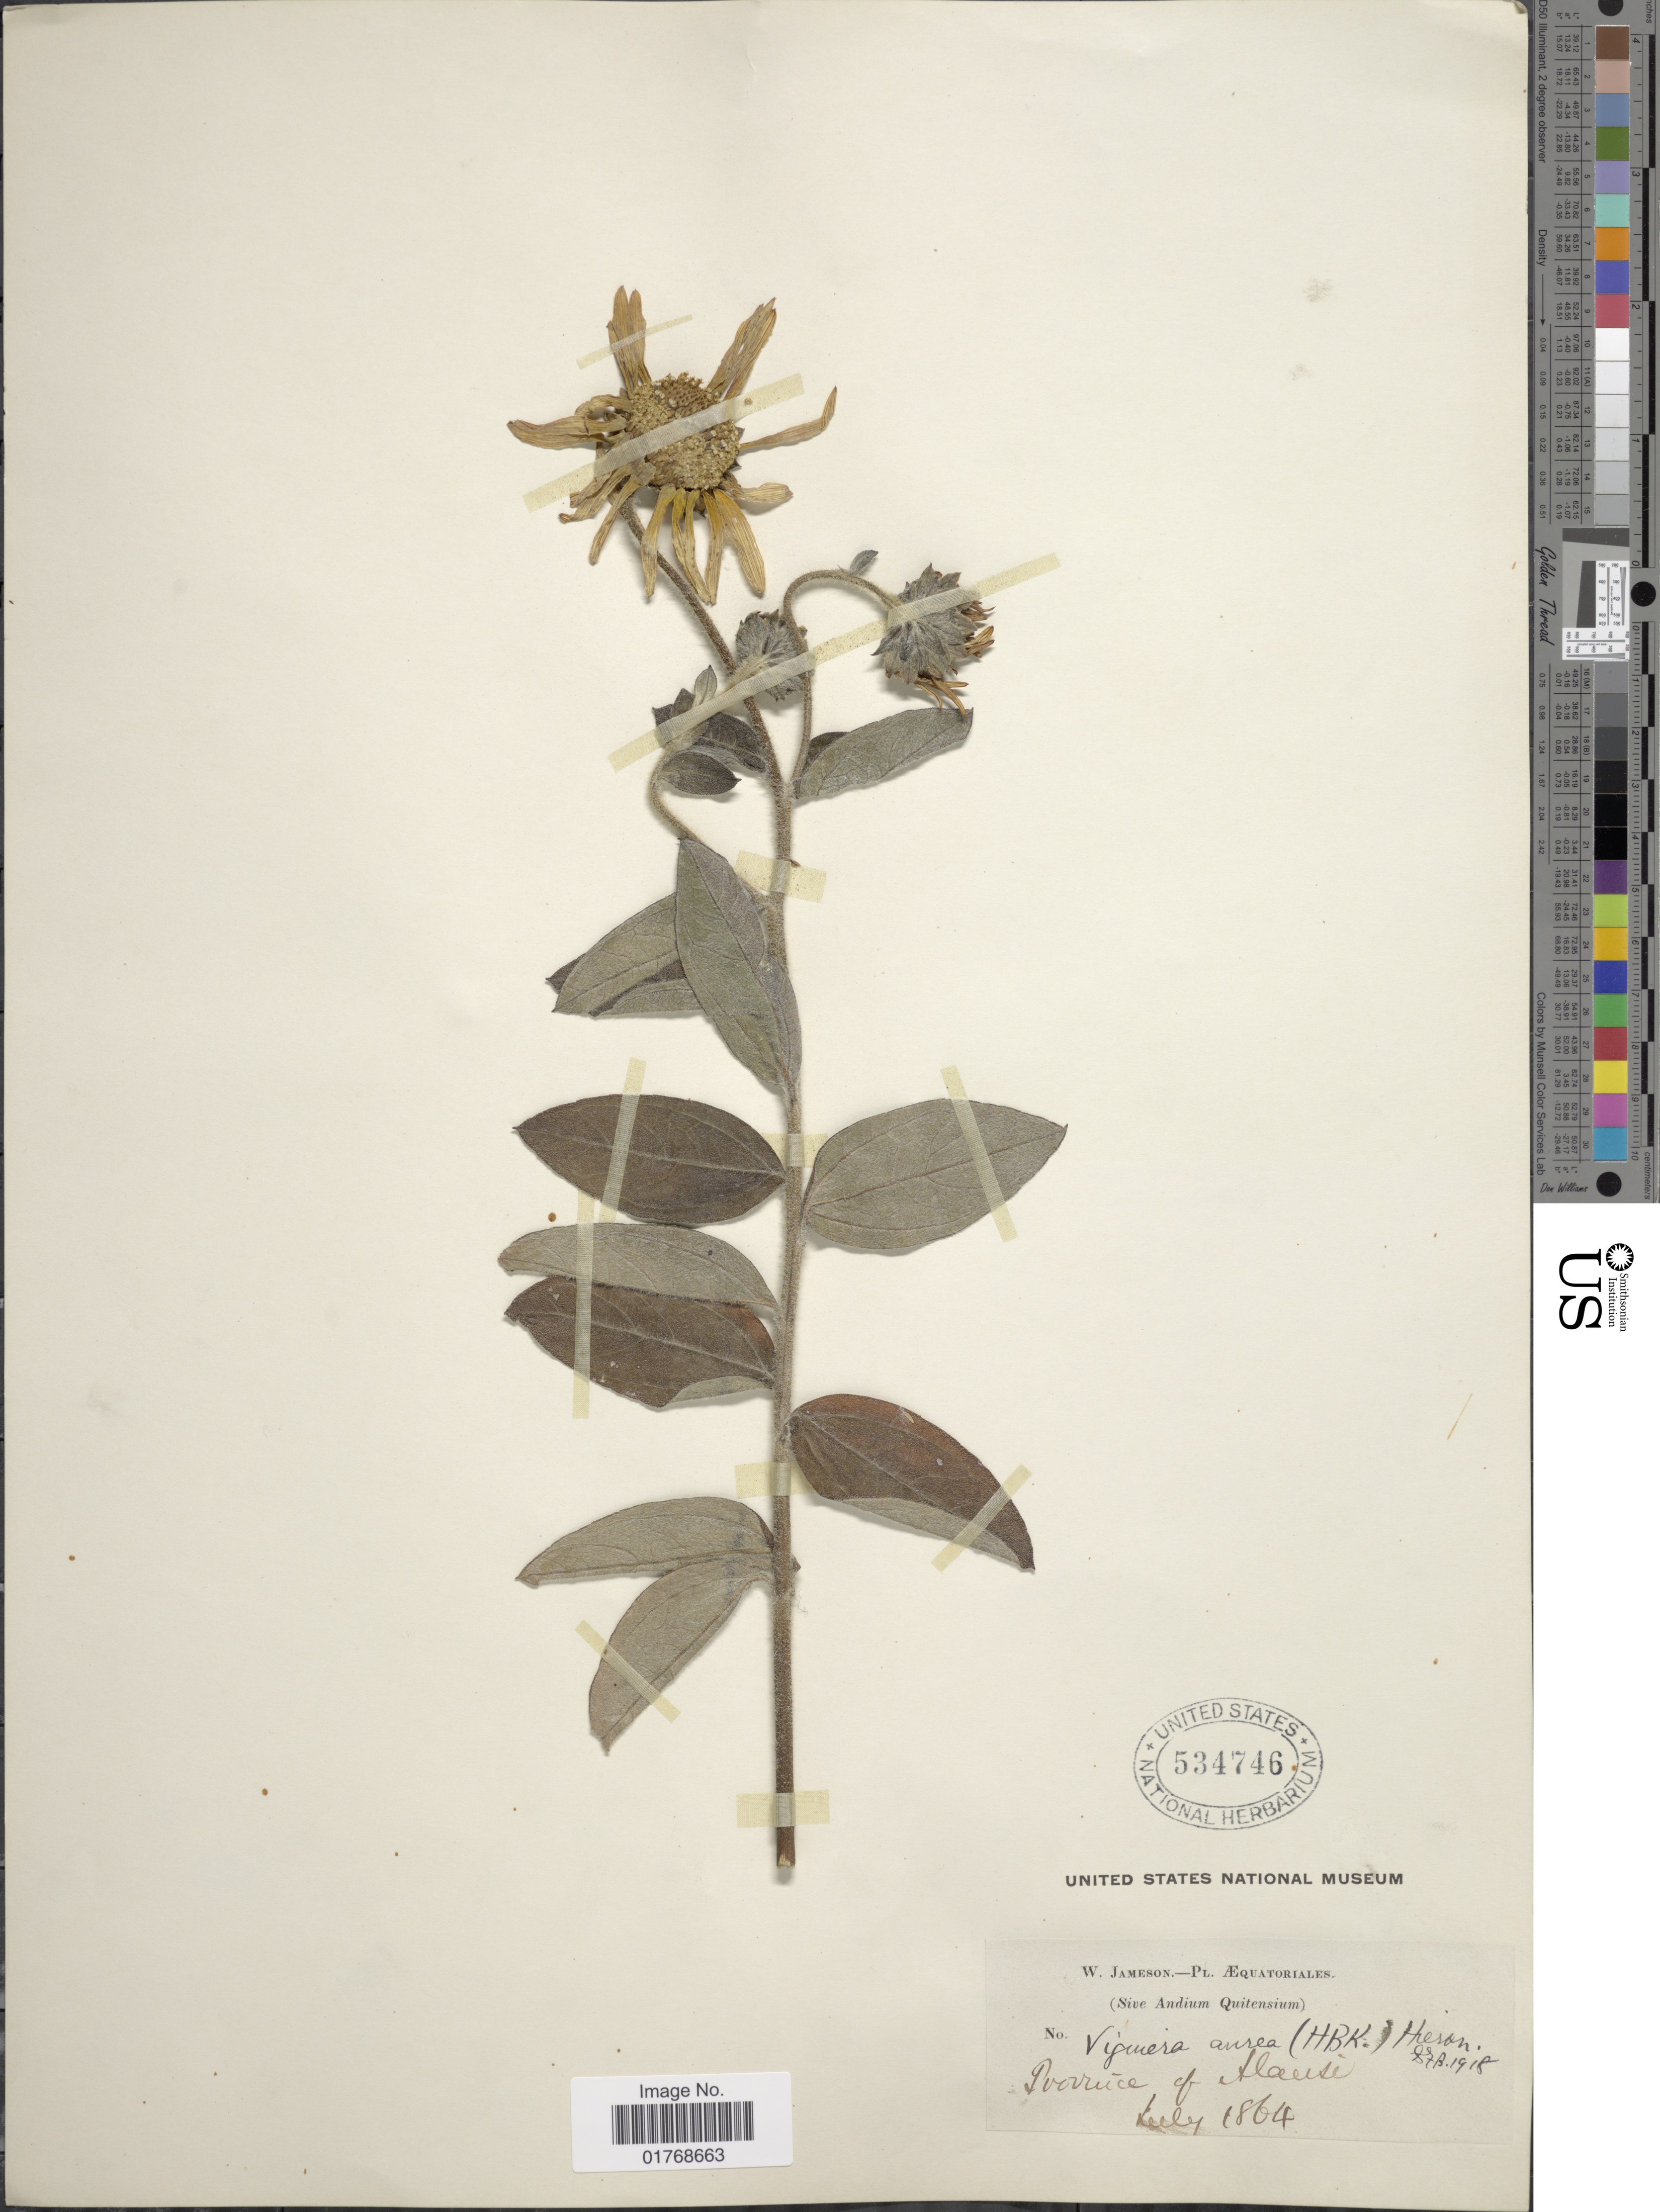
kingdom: Plantae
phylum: Tracheophyta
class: Magnoliopsida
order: Asterales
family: Asteraceae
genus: Viguiera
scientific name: Viguiera incana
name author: (Pers.) S.F. Blake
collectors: W. Jameson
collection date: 1864-07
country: Ecuador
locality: Province of Alansi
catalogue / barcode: US 534746